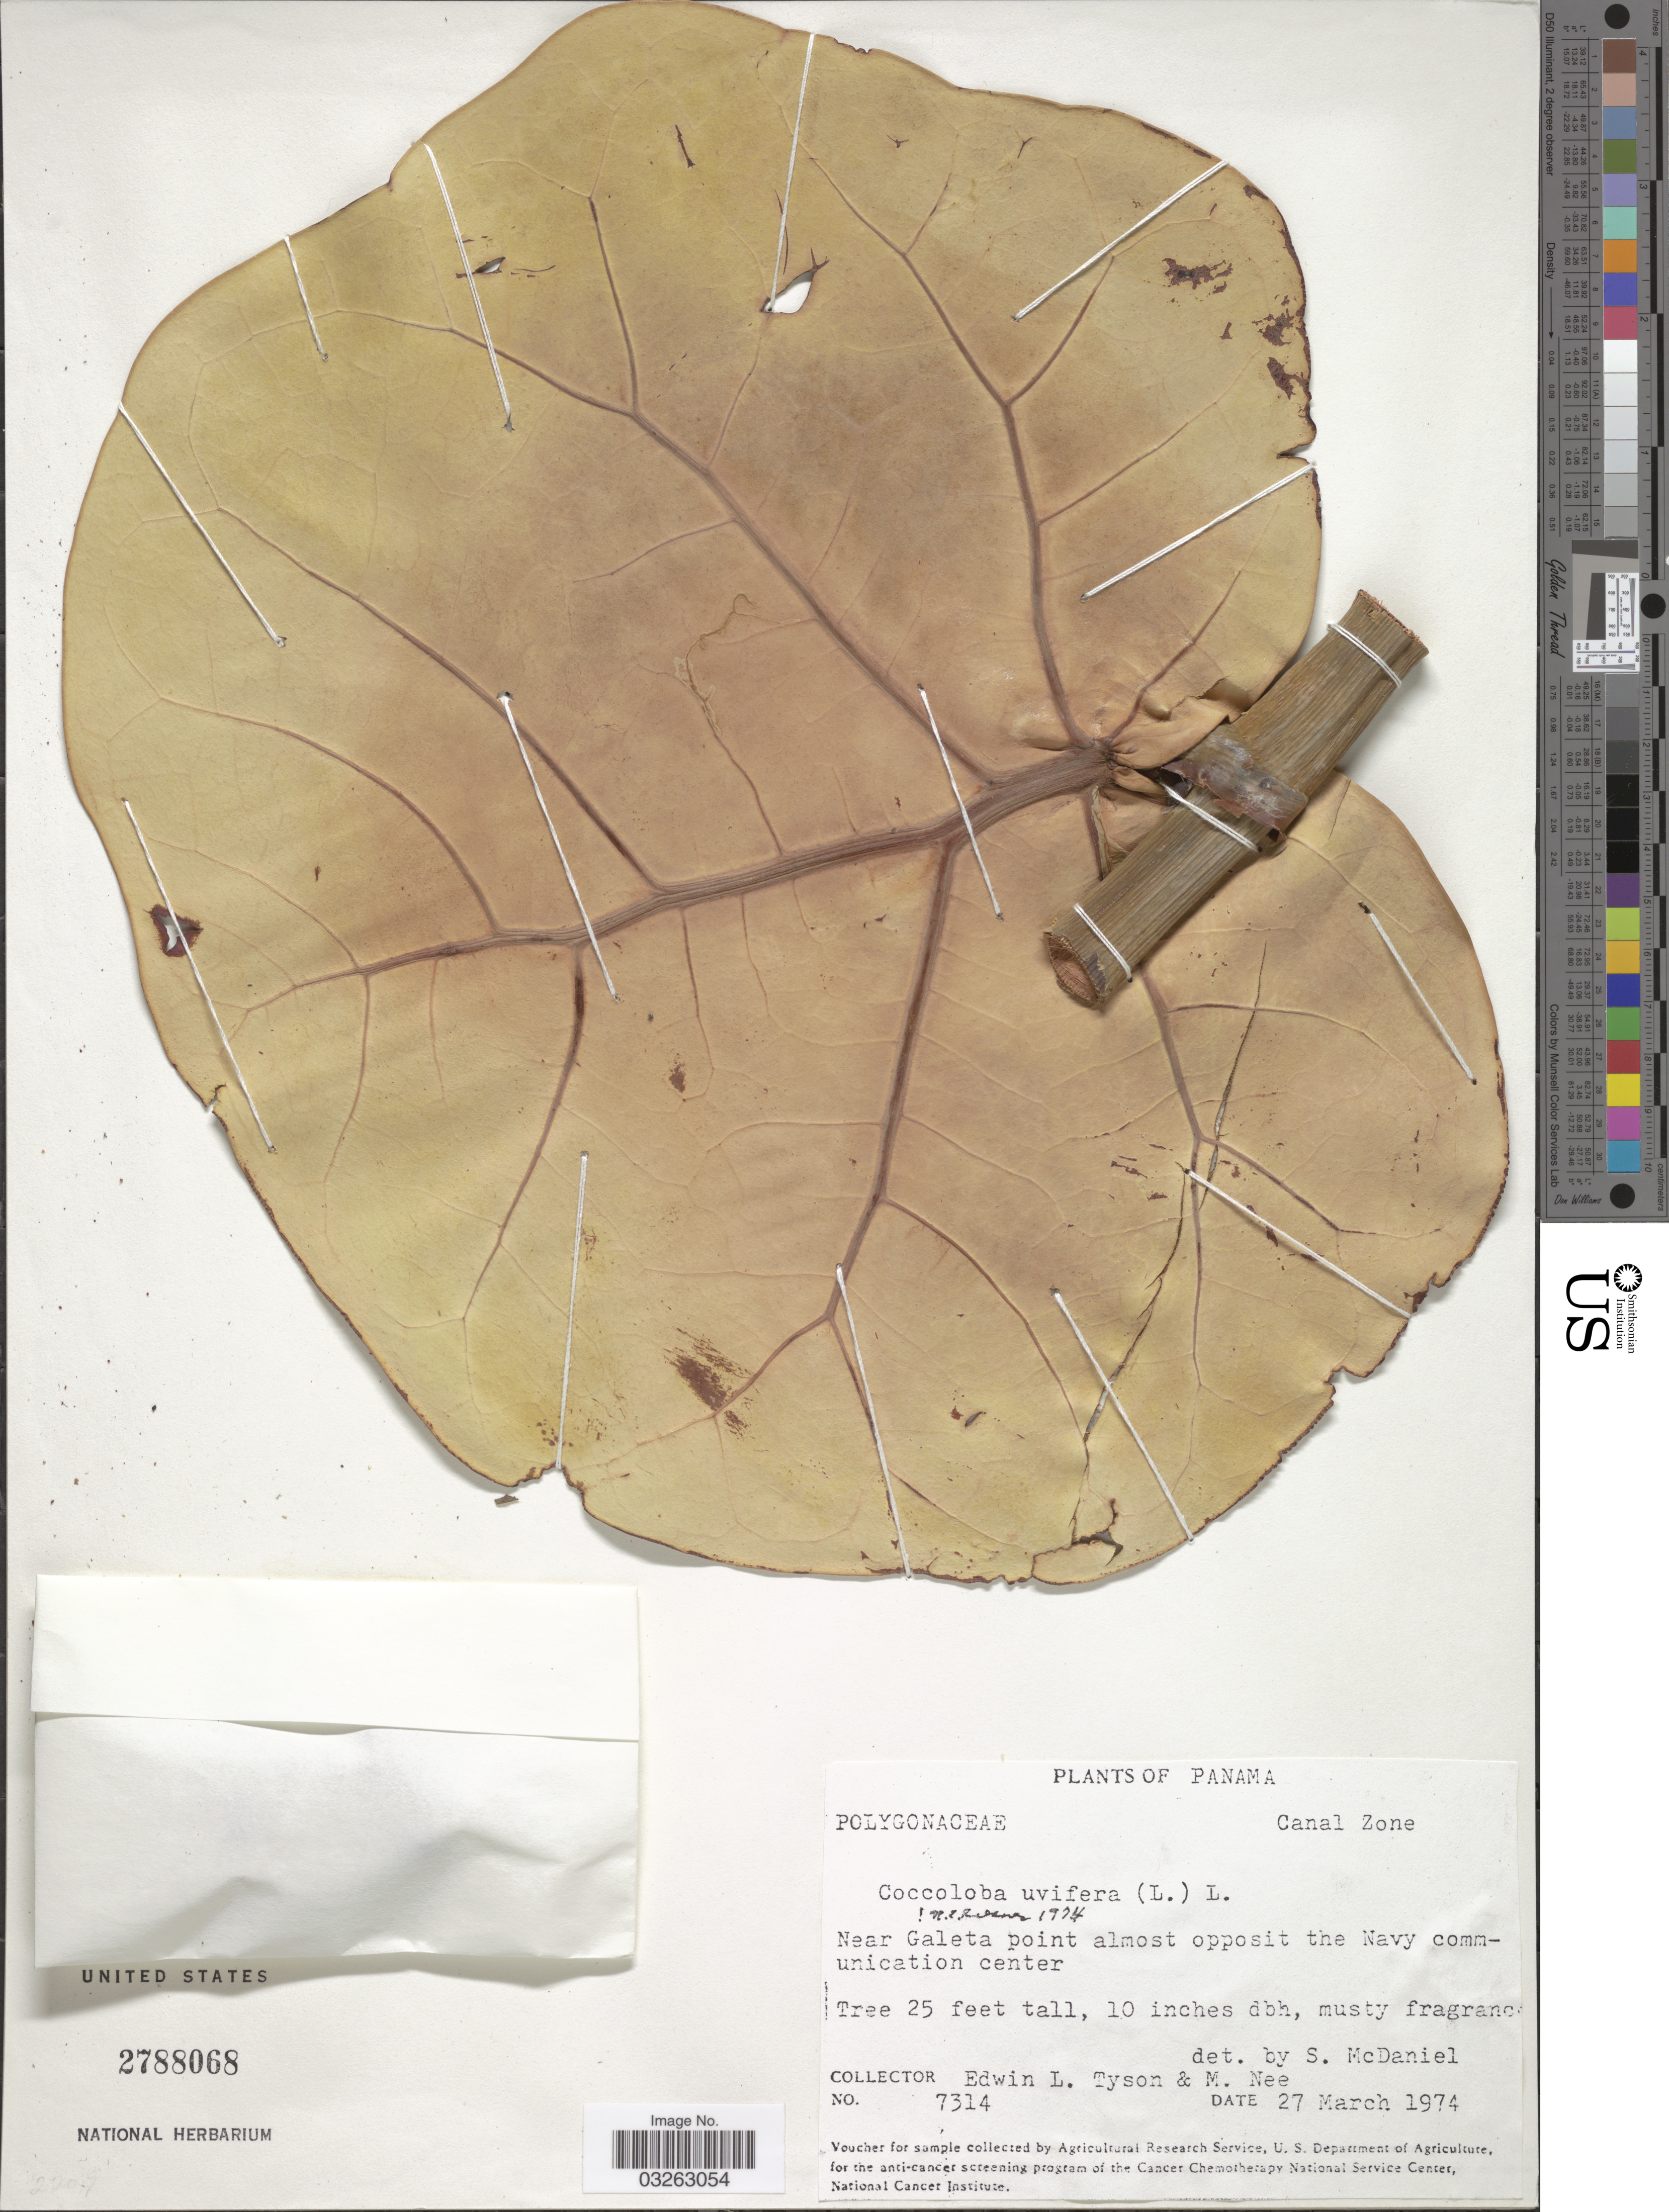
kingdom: Plantae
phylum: Tracheophyta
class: Magnoliopsida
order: Caryophyllales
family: Polygonaceae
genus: Coccoloba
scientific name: Coccoloba uvifera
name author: L.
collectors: E. L. Tyson & M. Nee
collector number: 7314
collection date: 1974-03-27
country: Panama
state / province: Colón / Panamá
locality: Canal Zone, Near Galeta point almost opposite the Navy communication center.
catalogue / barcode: US 2788068